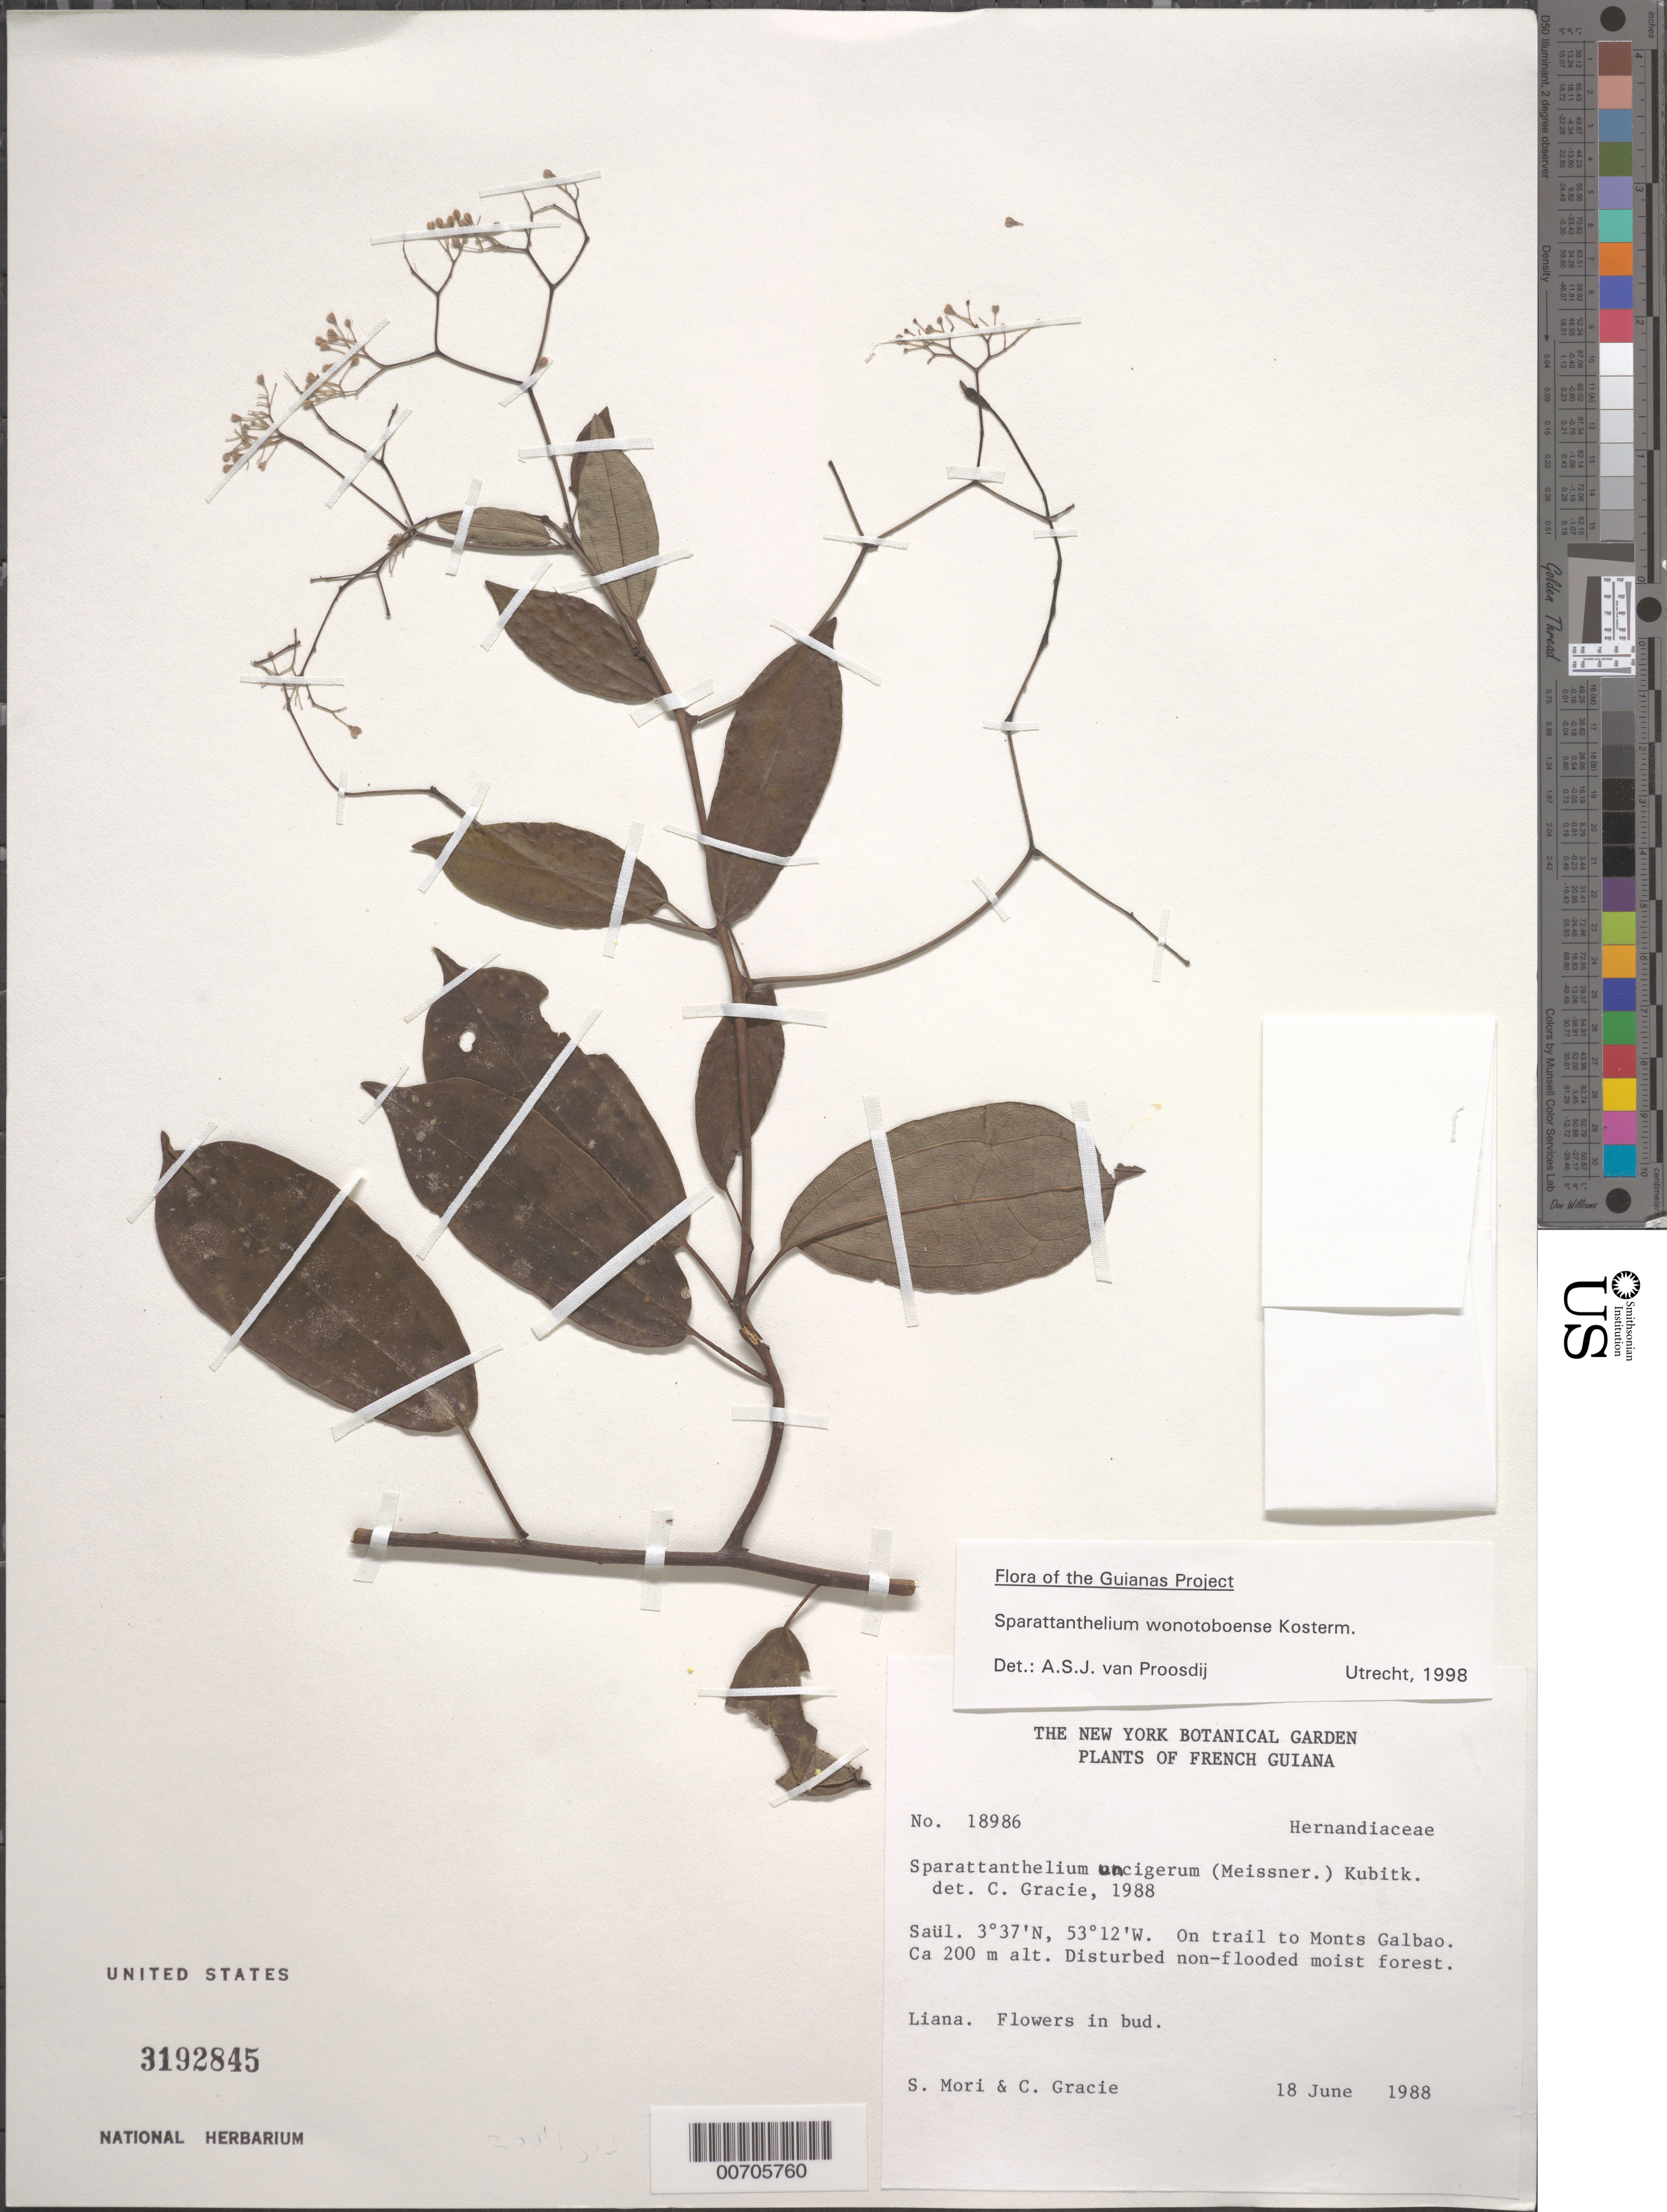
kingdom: Plantae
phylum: Tracheophyta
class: Magnoliopsida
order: Laurales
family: Hernandiaceae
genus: Sparattanthelium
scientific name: Sparattanthelium wonotoboense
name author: Kosterm.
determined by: Proosdij, A. S. J. van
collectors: S. Mori & C. A. Gracie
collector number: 18986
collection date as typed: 18-Jun-88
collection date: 1988-06-18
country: French Guiana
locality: Saül, on trail to Monts Galbao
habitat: Disturbed non-flooded moist forest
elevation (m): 200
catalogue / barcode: US 3192845